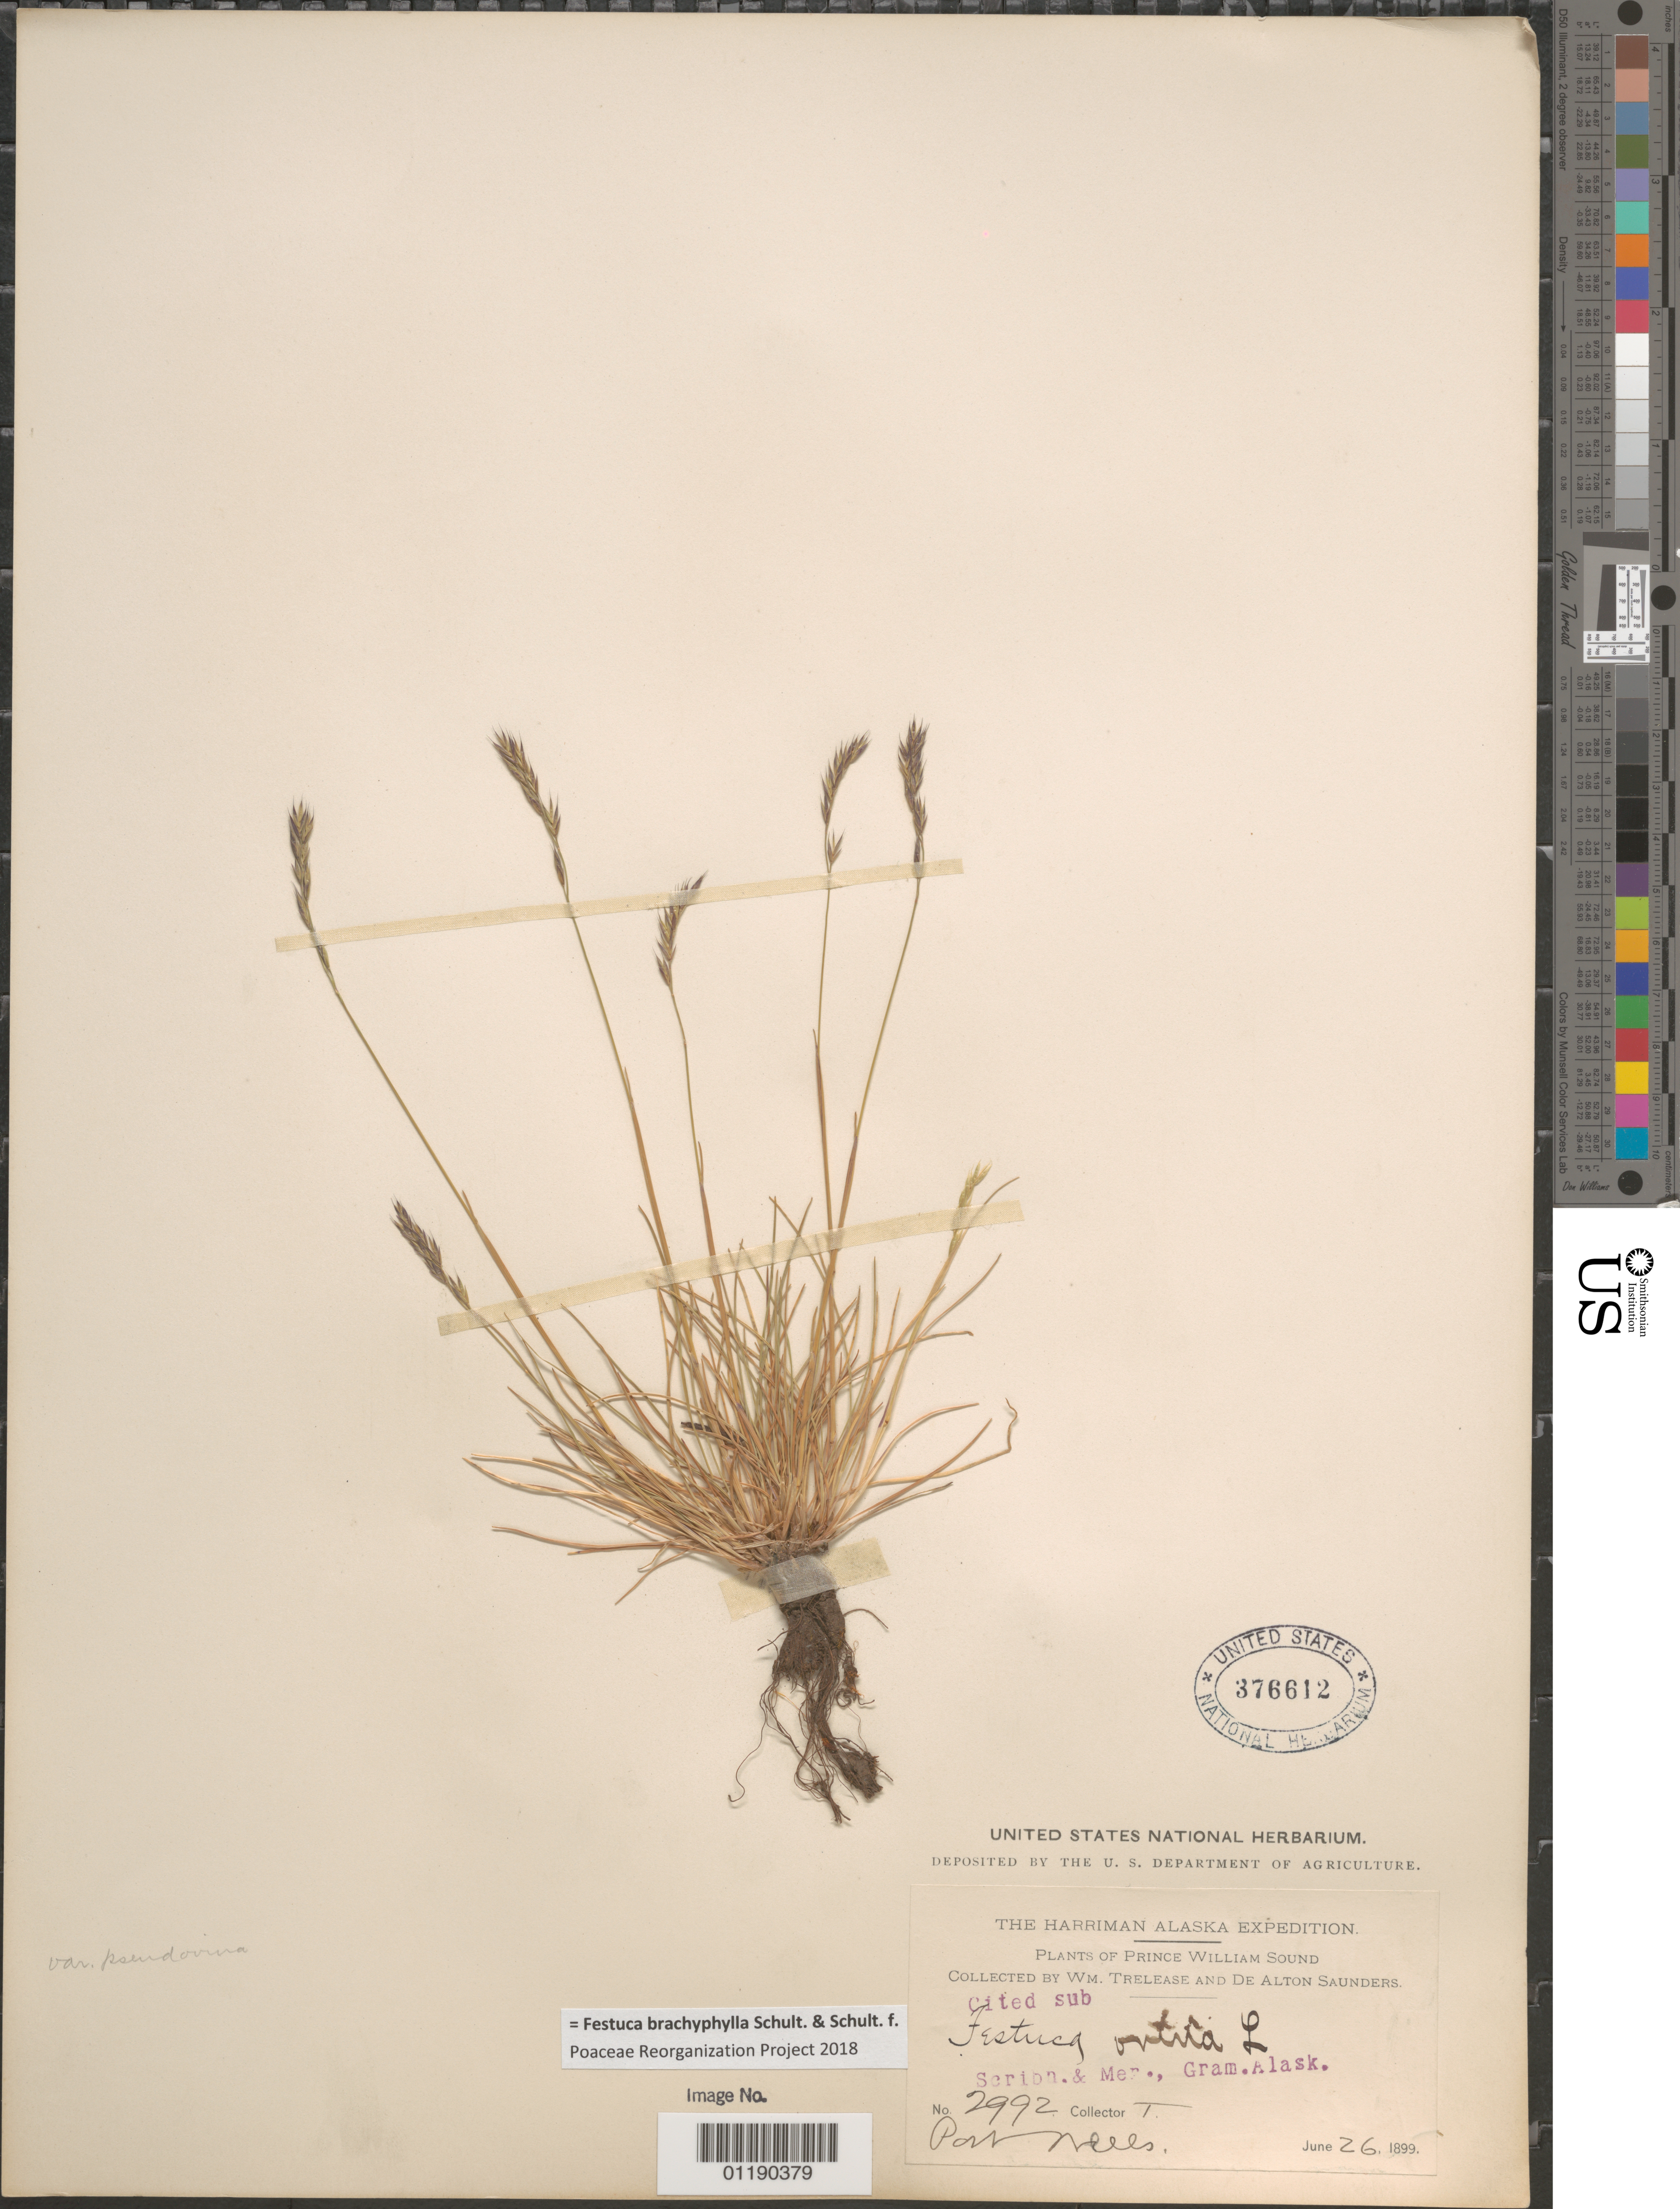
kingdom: Plantae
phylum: Tracheophyta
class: Liliopsida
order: Poales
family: Poaceae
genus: Festuca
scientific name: Festuca brachyphylla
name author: Schult. & Schult. f.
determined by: Poaceae Reorganization Project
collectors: F. V. Coville & T. H. Kearney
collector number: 2992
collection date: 1899-06-26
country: United States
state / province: Alaska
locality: Port Wells, Prince William Sound.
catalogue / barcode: US 376612